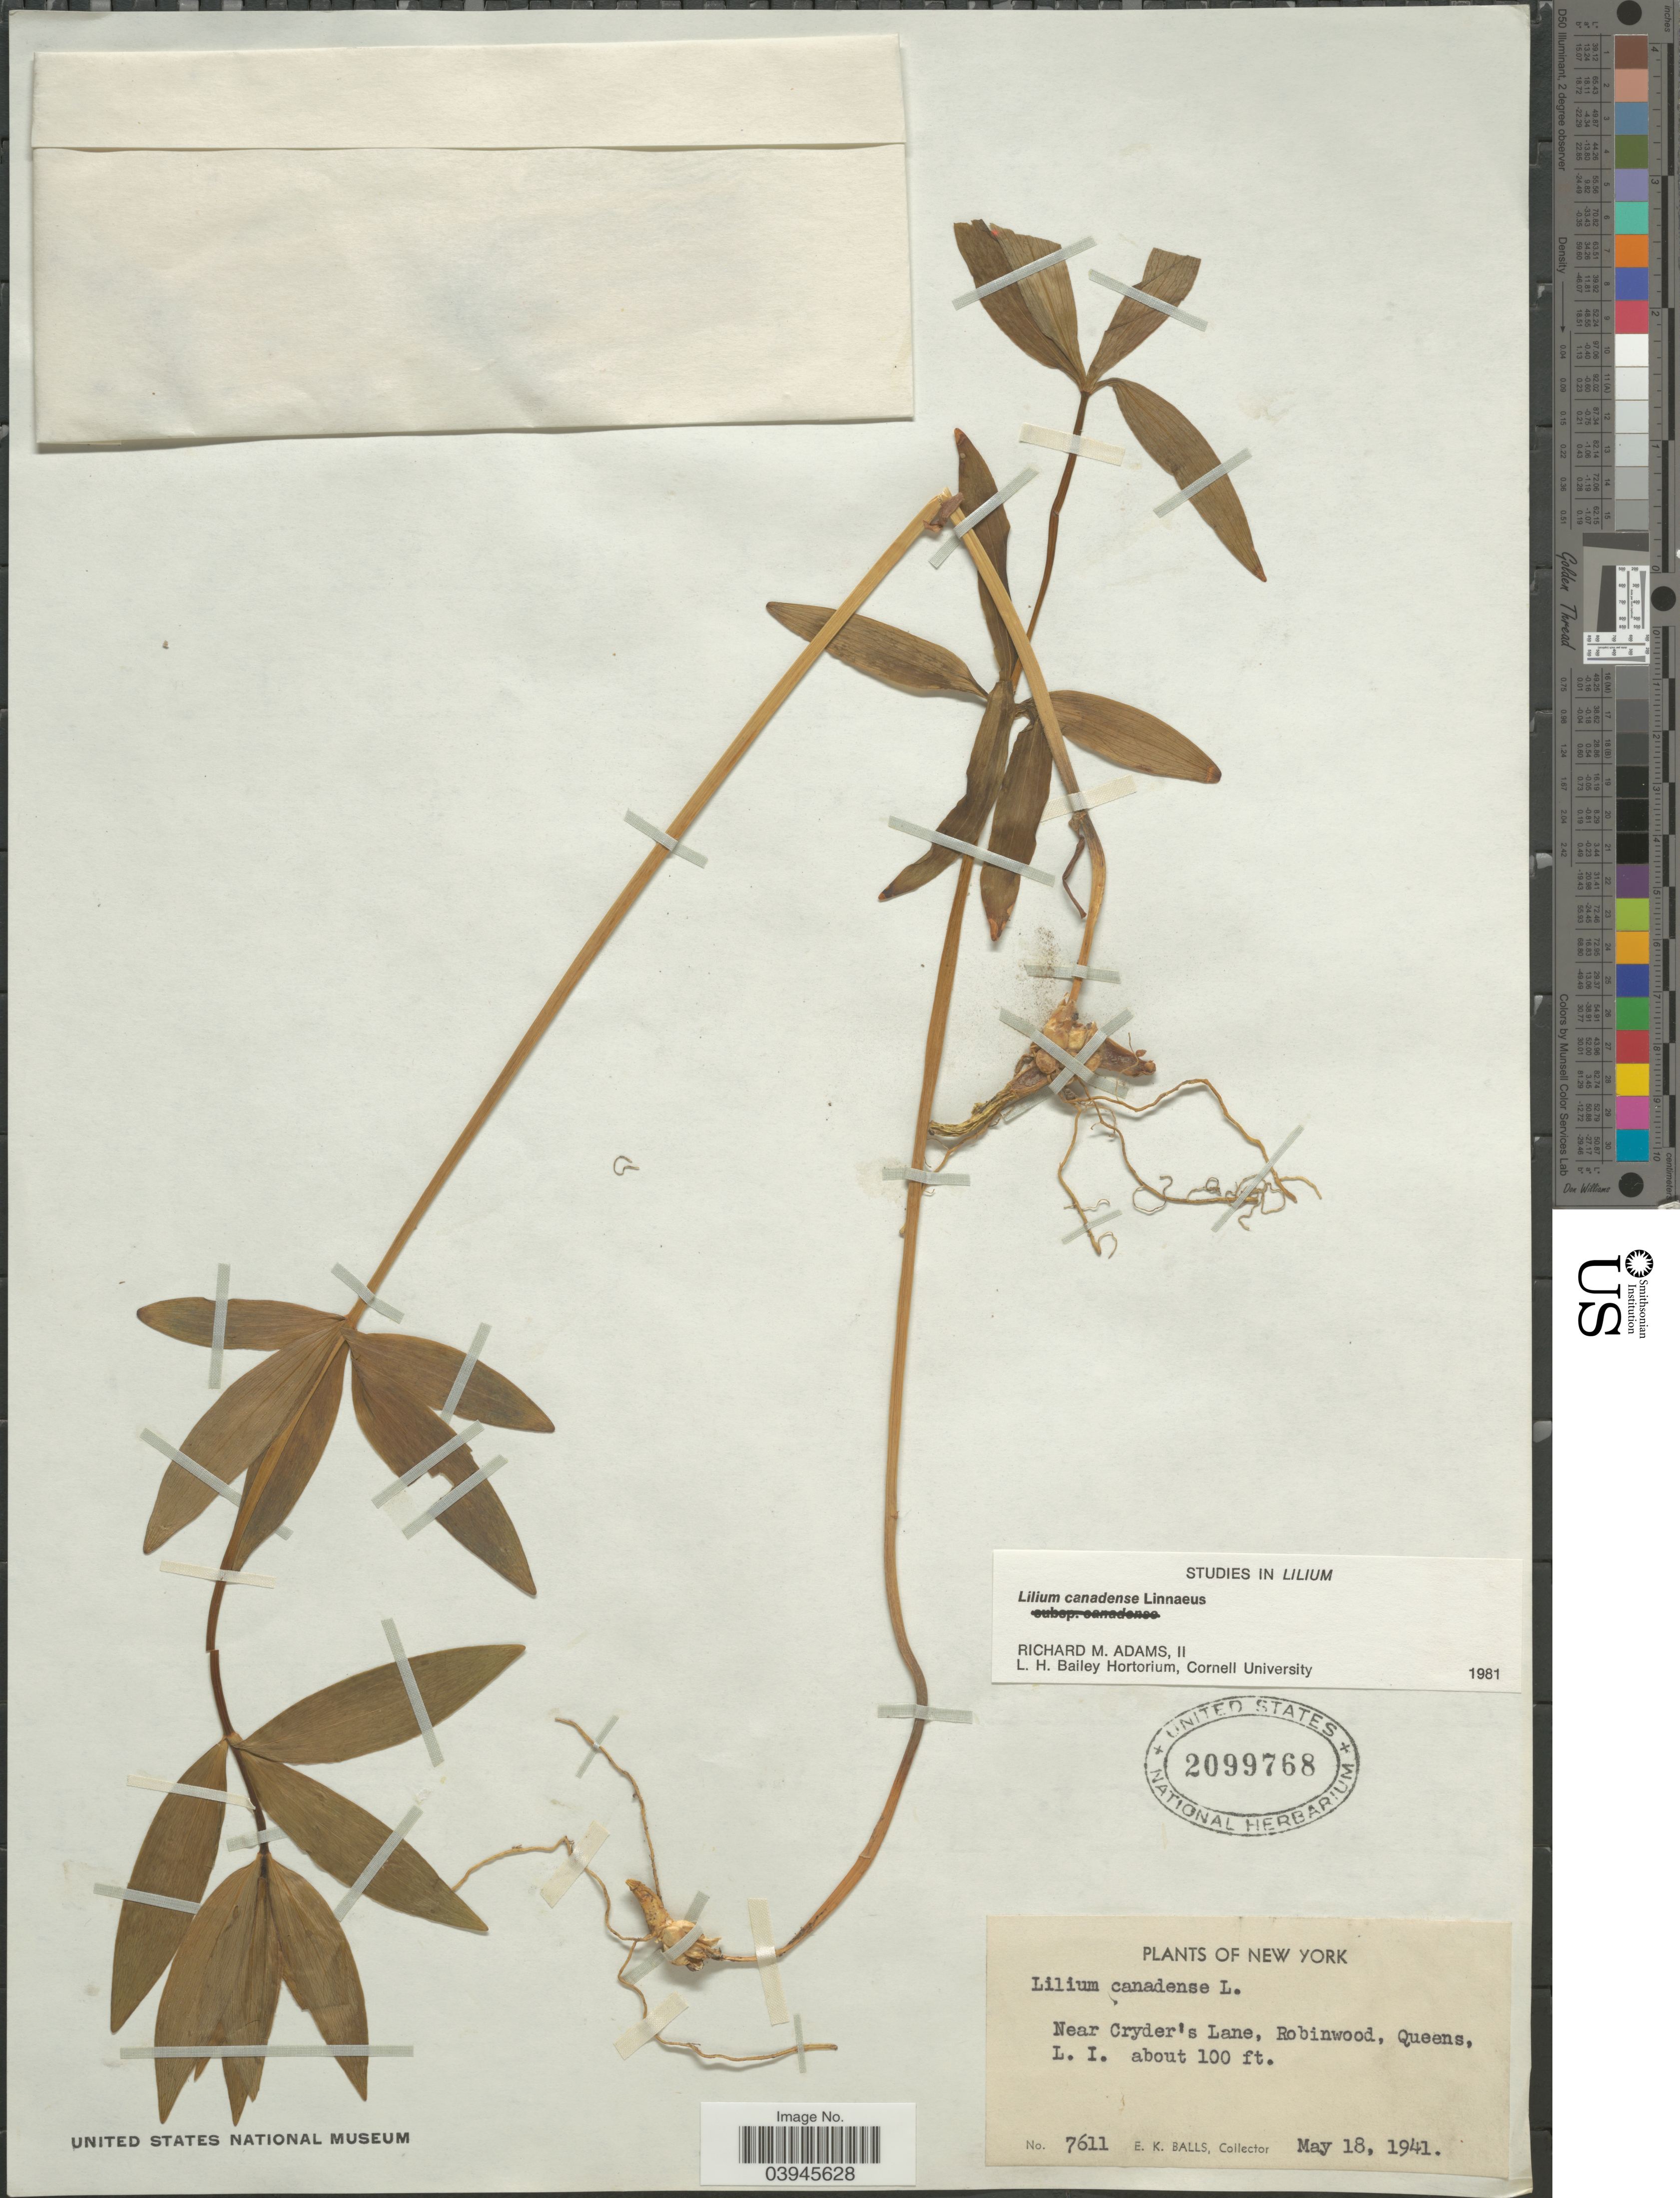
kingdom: Plantae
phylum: Tracheophyta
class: Liliopsida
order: Liliales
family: Liliaceae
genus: Lilium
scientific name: Lilium canadense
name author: L.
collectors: E. K. Balls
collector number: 7611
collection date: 1941-05-18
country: United States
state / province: New York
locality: Near Cryder's Lane, Robinwood, Queens, L. I.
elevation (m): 30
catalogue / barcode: US 2099768